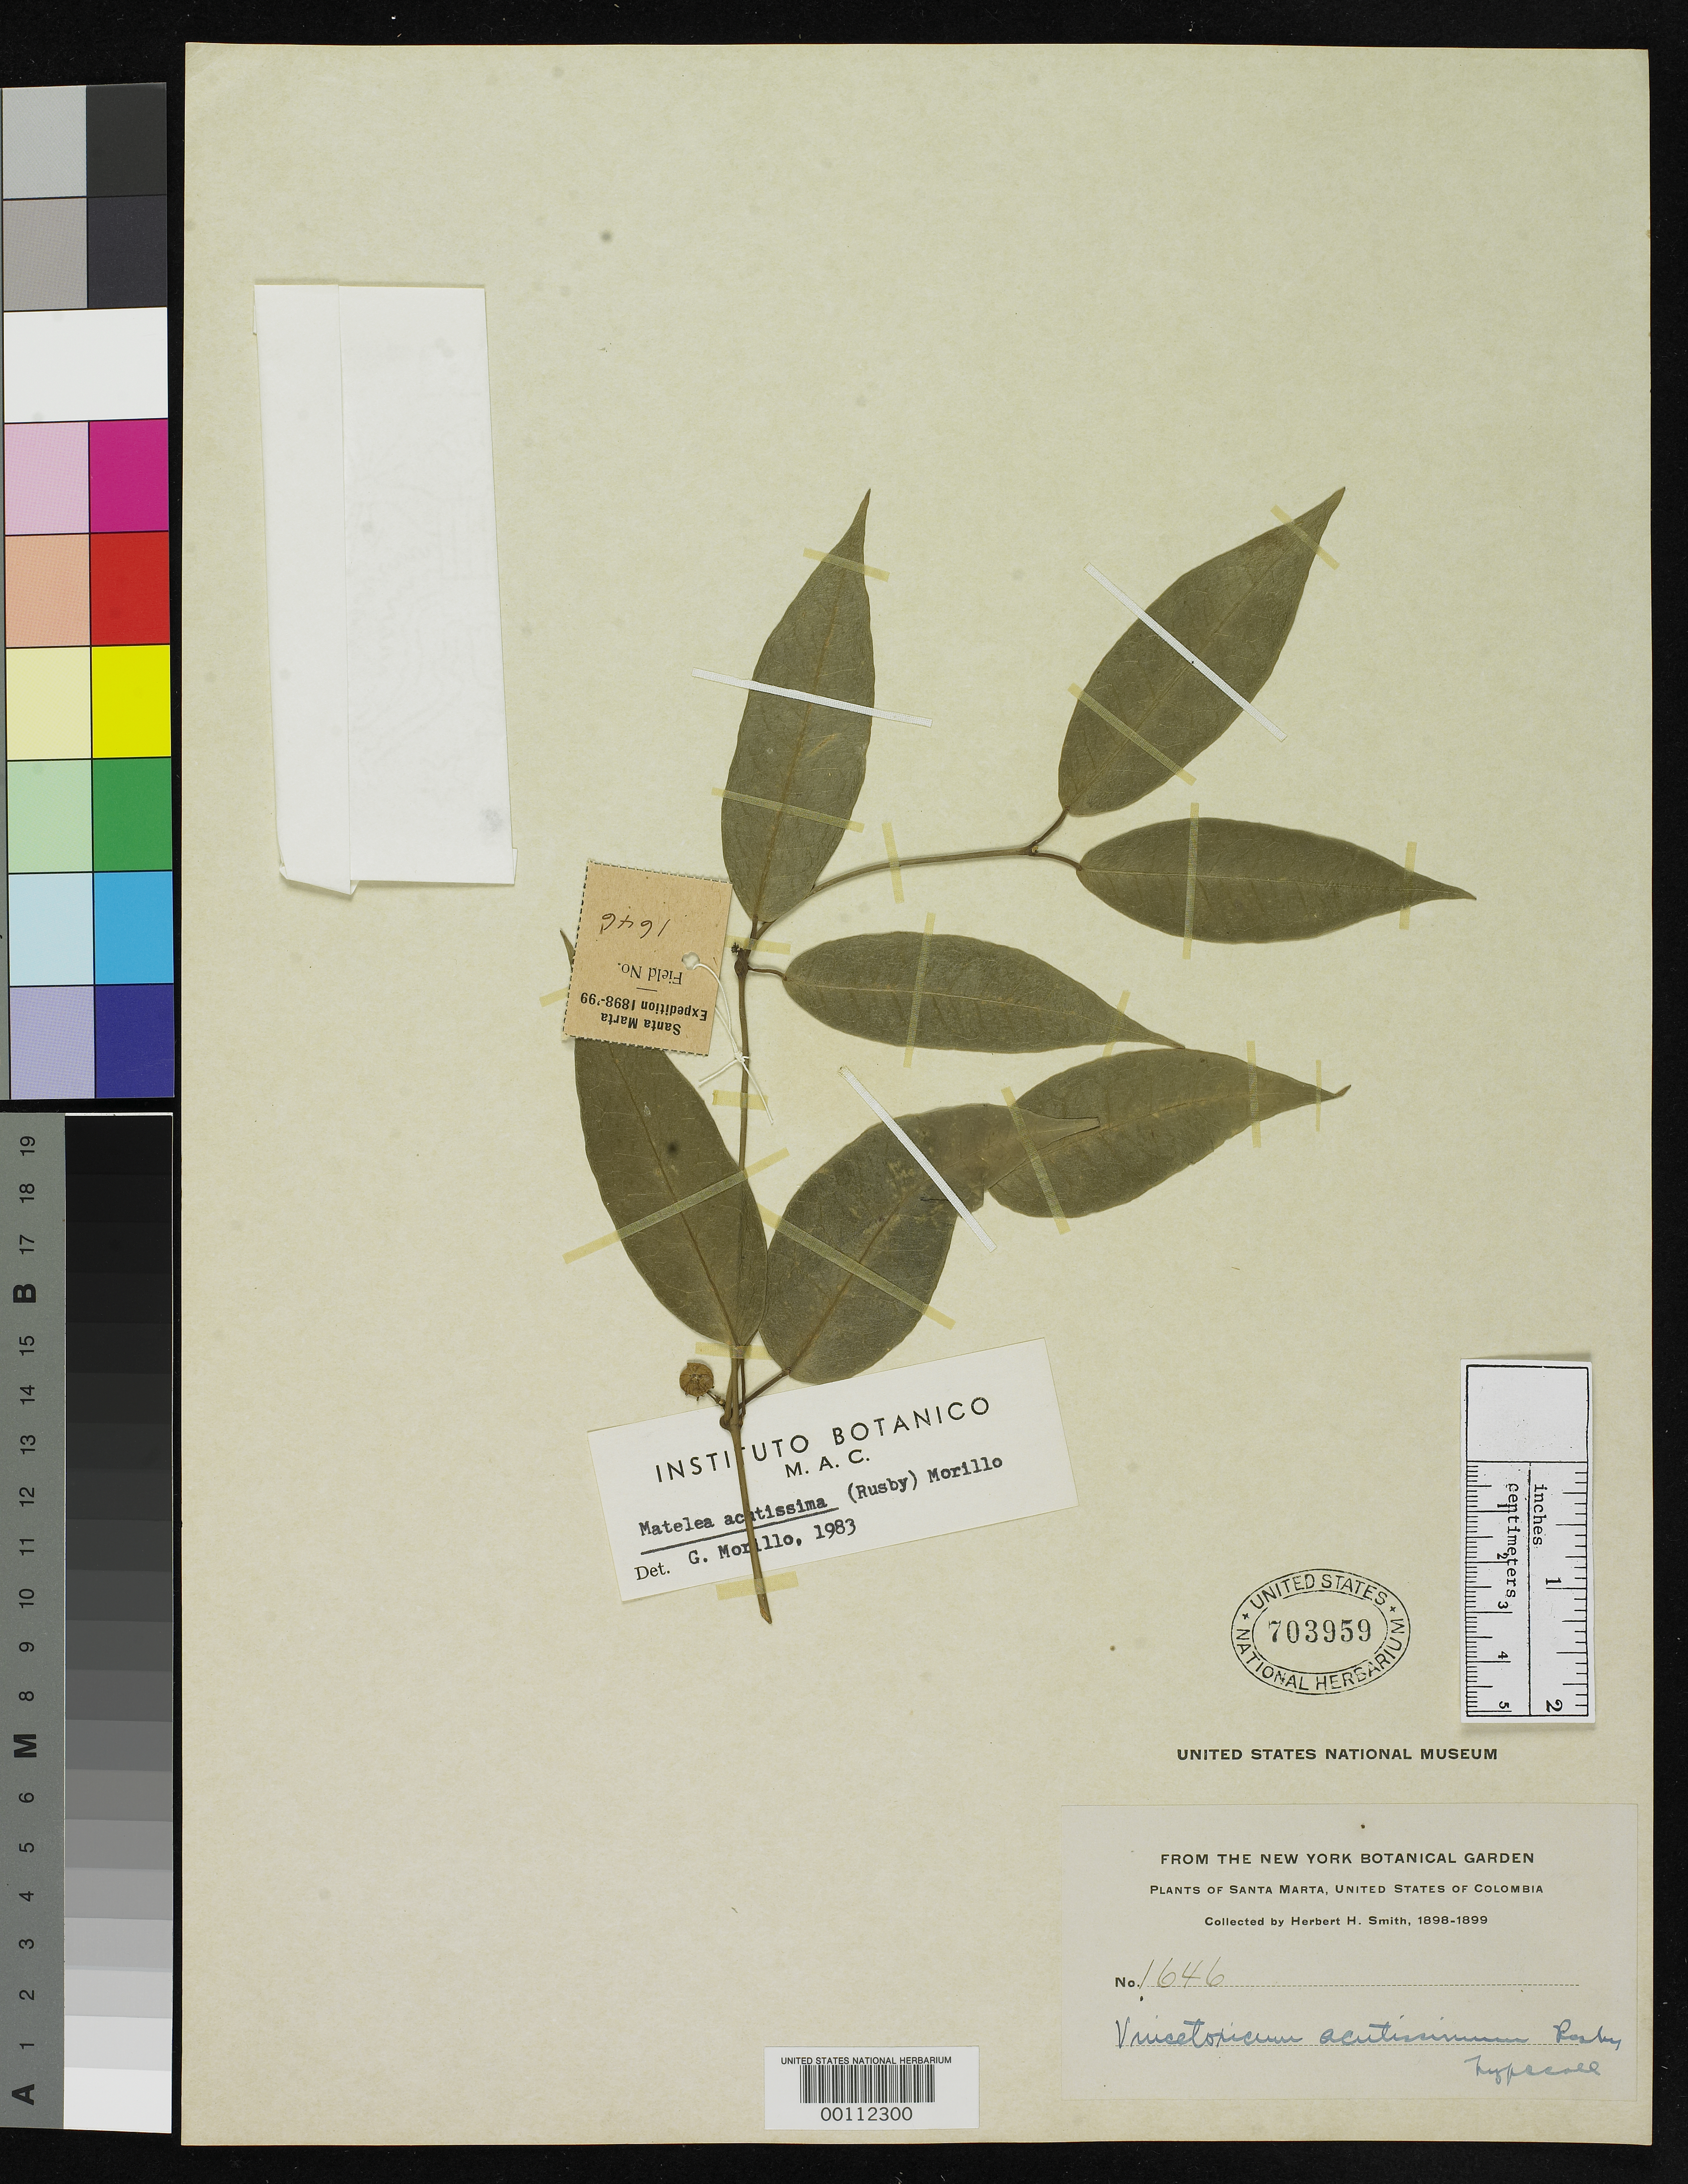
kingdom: Plantae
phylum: Tracheophyta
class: Magnoliopsida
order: Gentianales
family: Apocynaceae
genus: Vincetoxicum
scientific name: Vincetoxicum acutissimum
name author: Rusby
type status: Isotype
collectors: Herbert H. Smith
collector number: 1646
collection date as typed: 10 Mar 1899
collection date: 1899-03-10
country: Colombia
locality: Near Partidas.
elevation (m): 1067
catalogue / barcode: US 703959